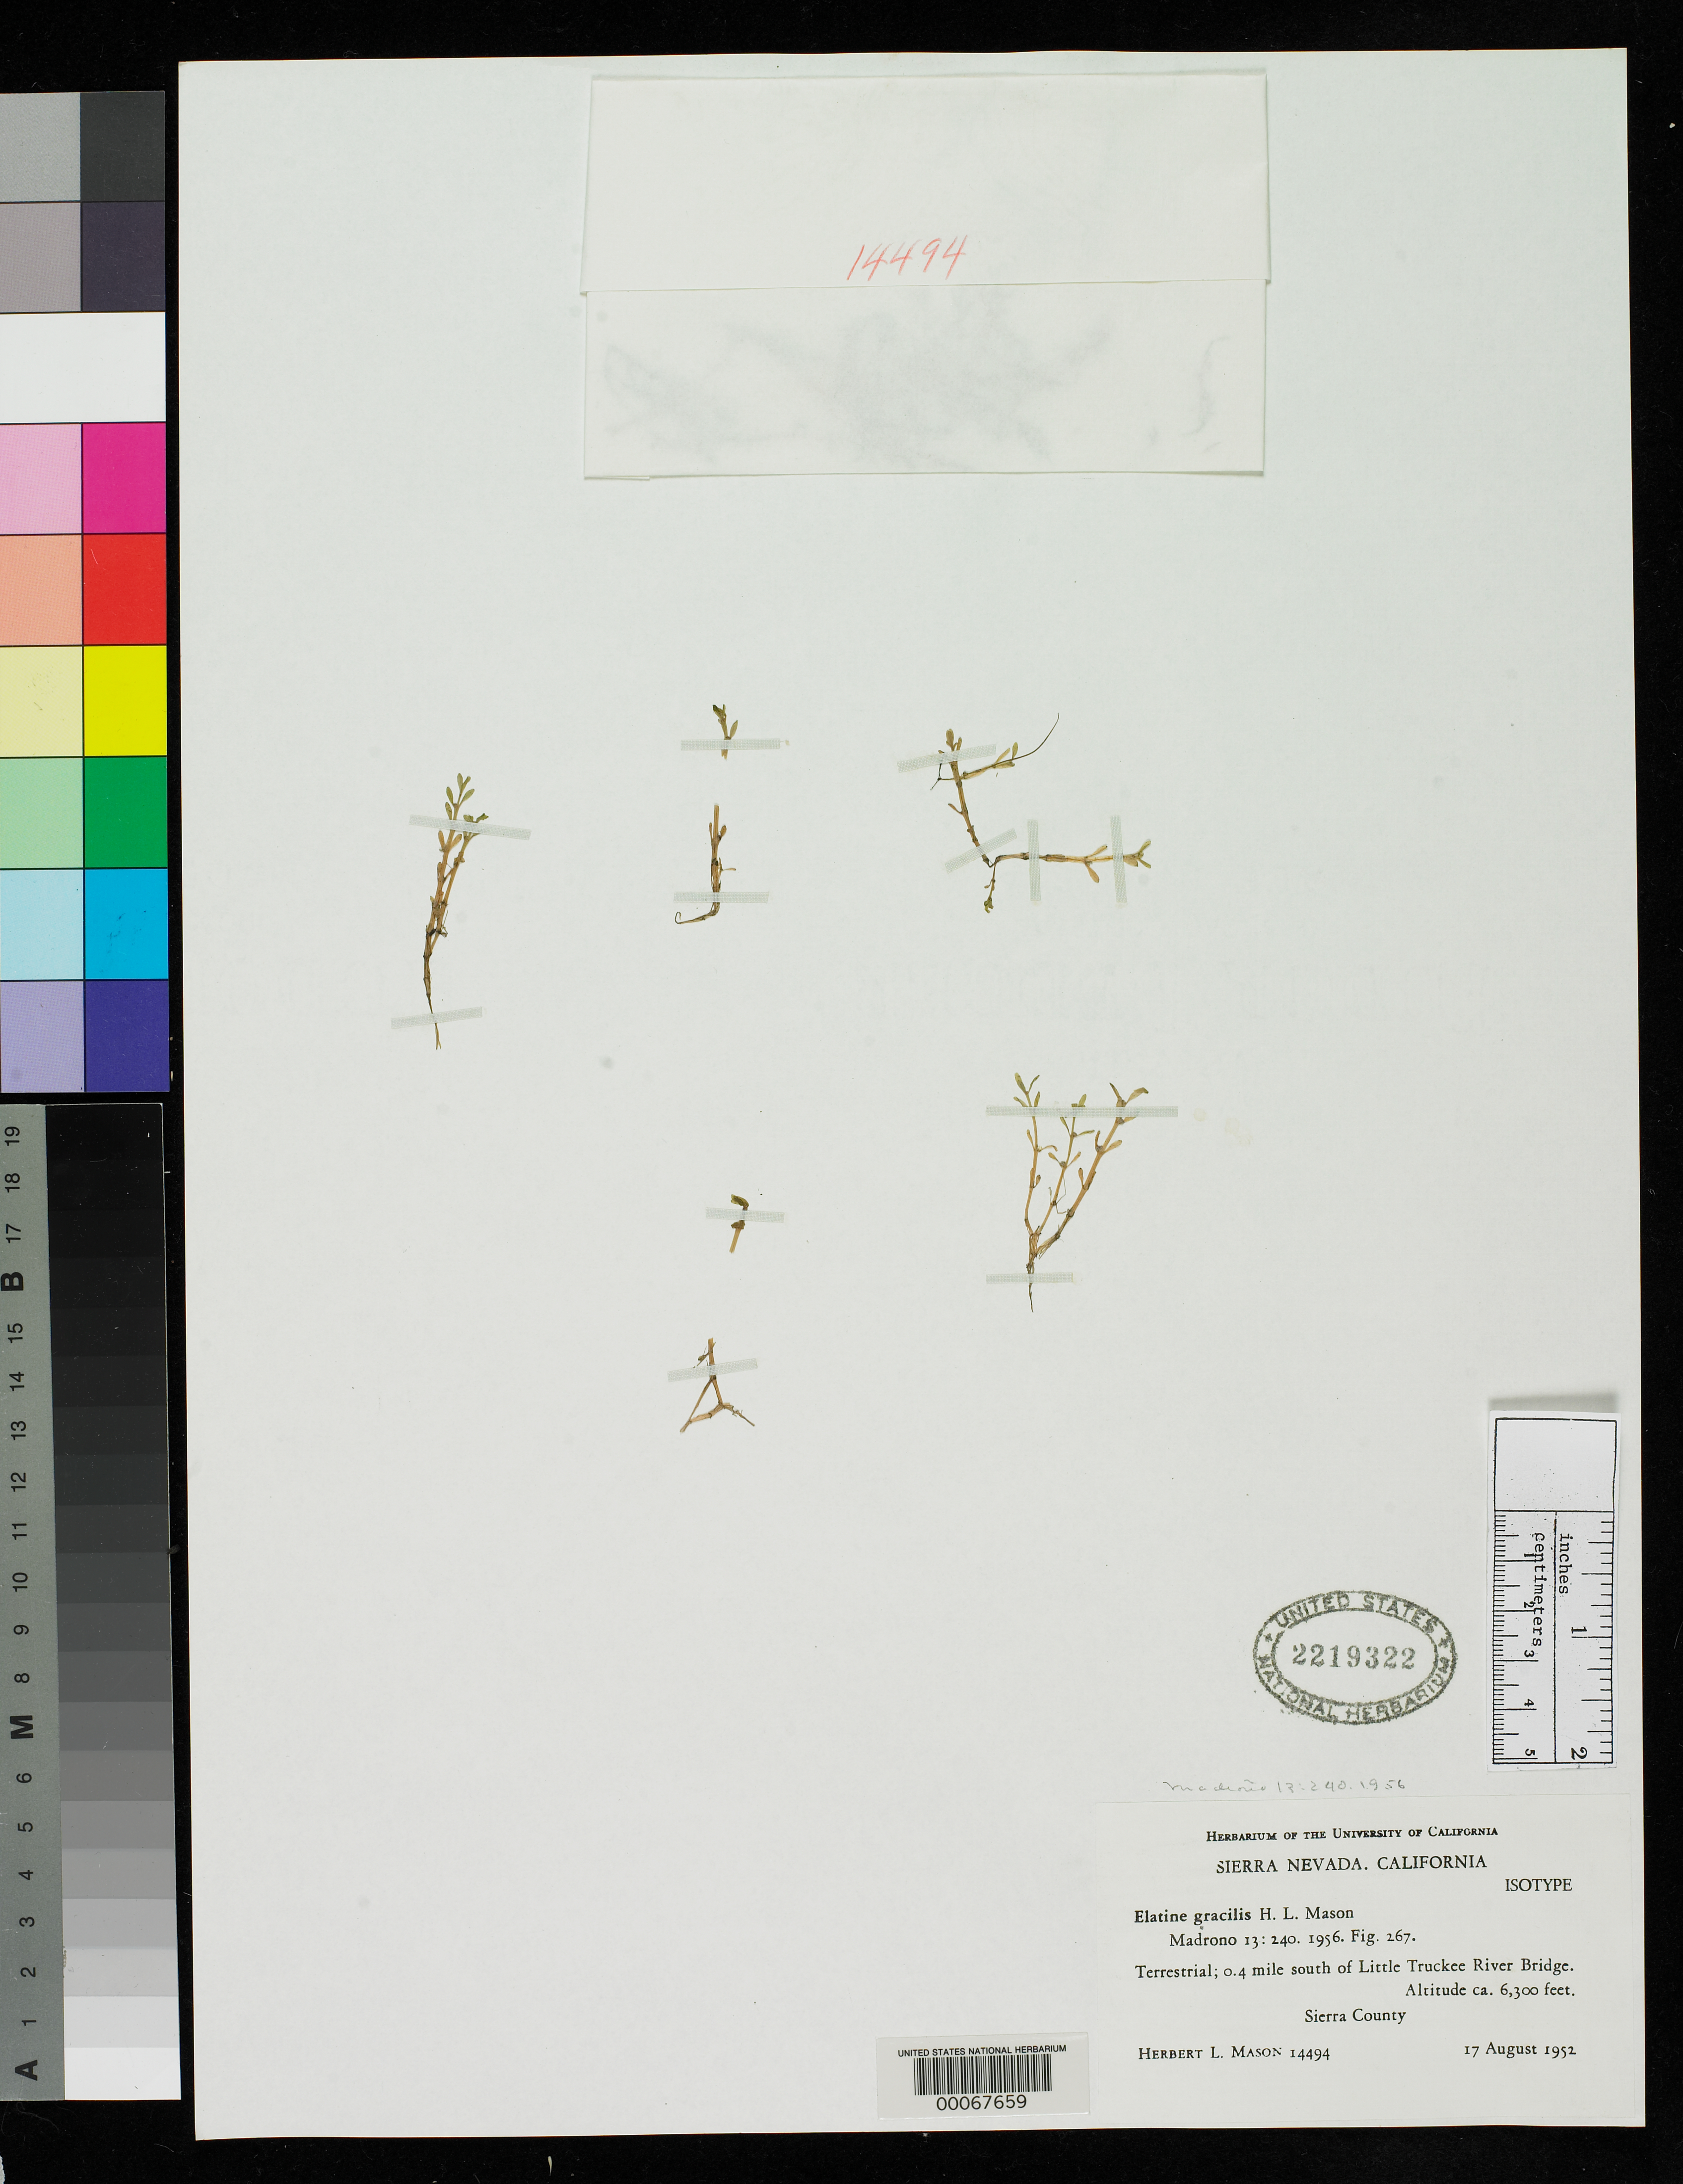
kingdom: Plantae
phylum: Tracheophyta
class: Magnoliopsida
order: Malpighiales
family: Elatinaceae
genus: Elatine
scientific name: Elatine gracilis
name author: H. Mason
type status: Isotype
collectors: H. L. Mason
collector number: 14494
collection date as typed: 17 Aug 1952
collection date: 1952-08-17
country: United States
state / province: California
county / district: Sierra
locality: South of Little Truckee River Bridge; alt. 6300 ft.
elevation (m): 1920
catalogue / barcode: US 2219322